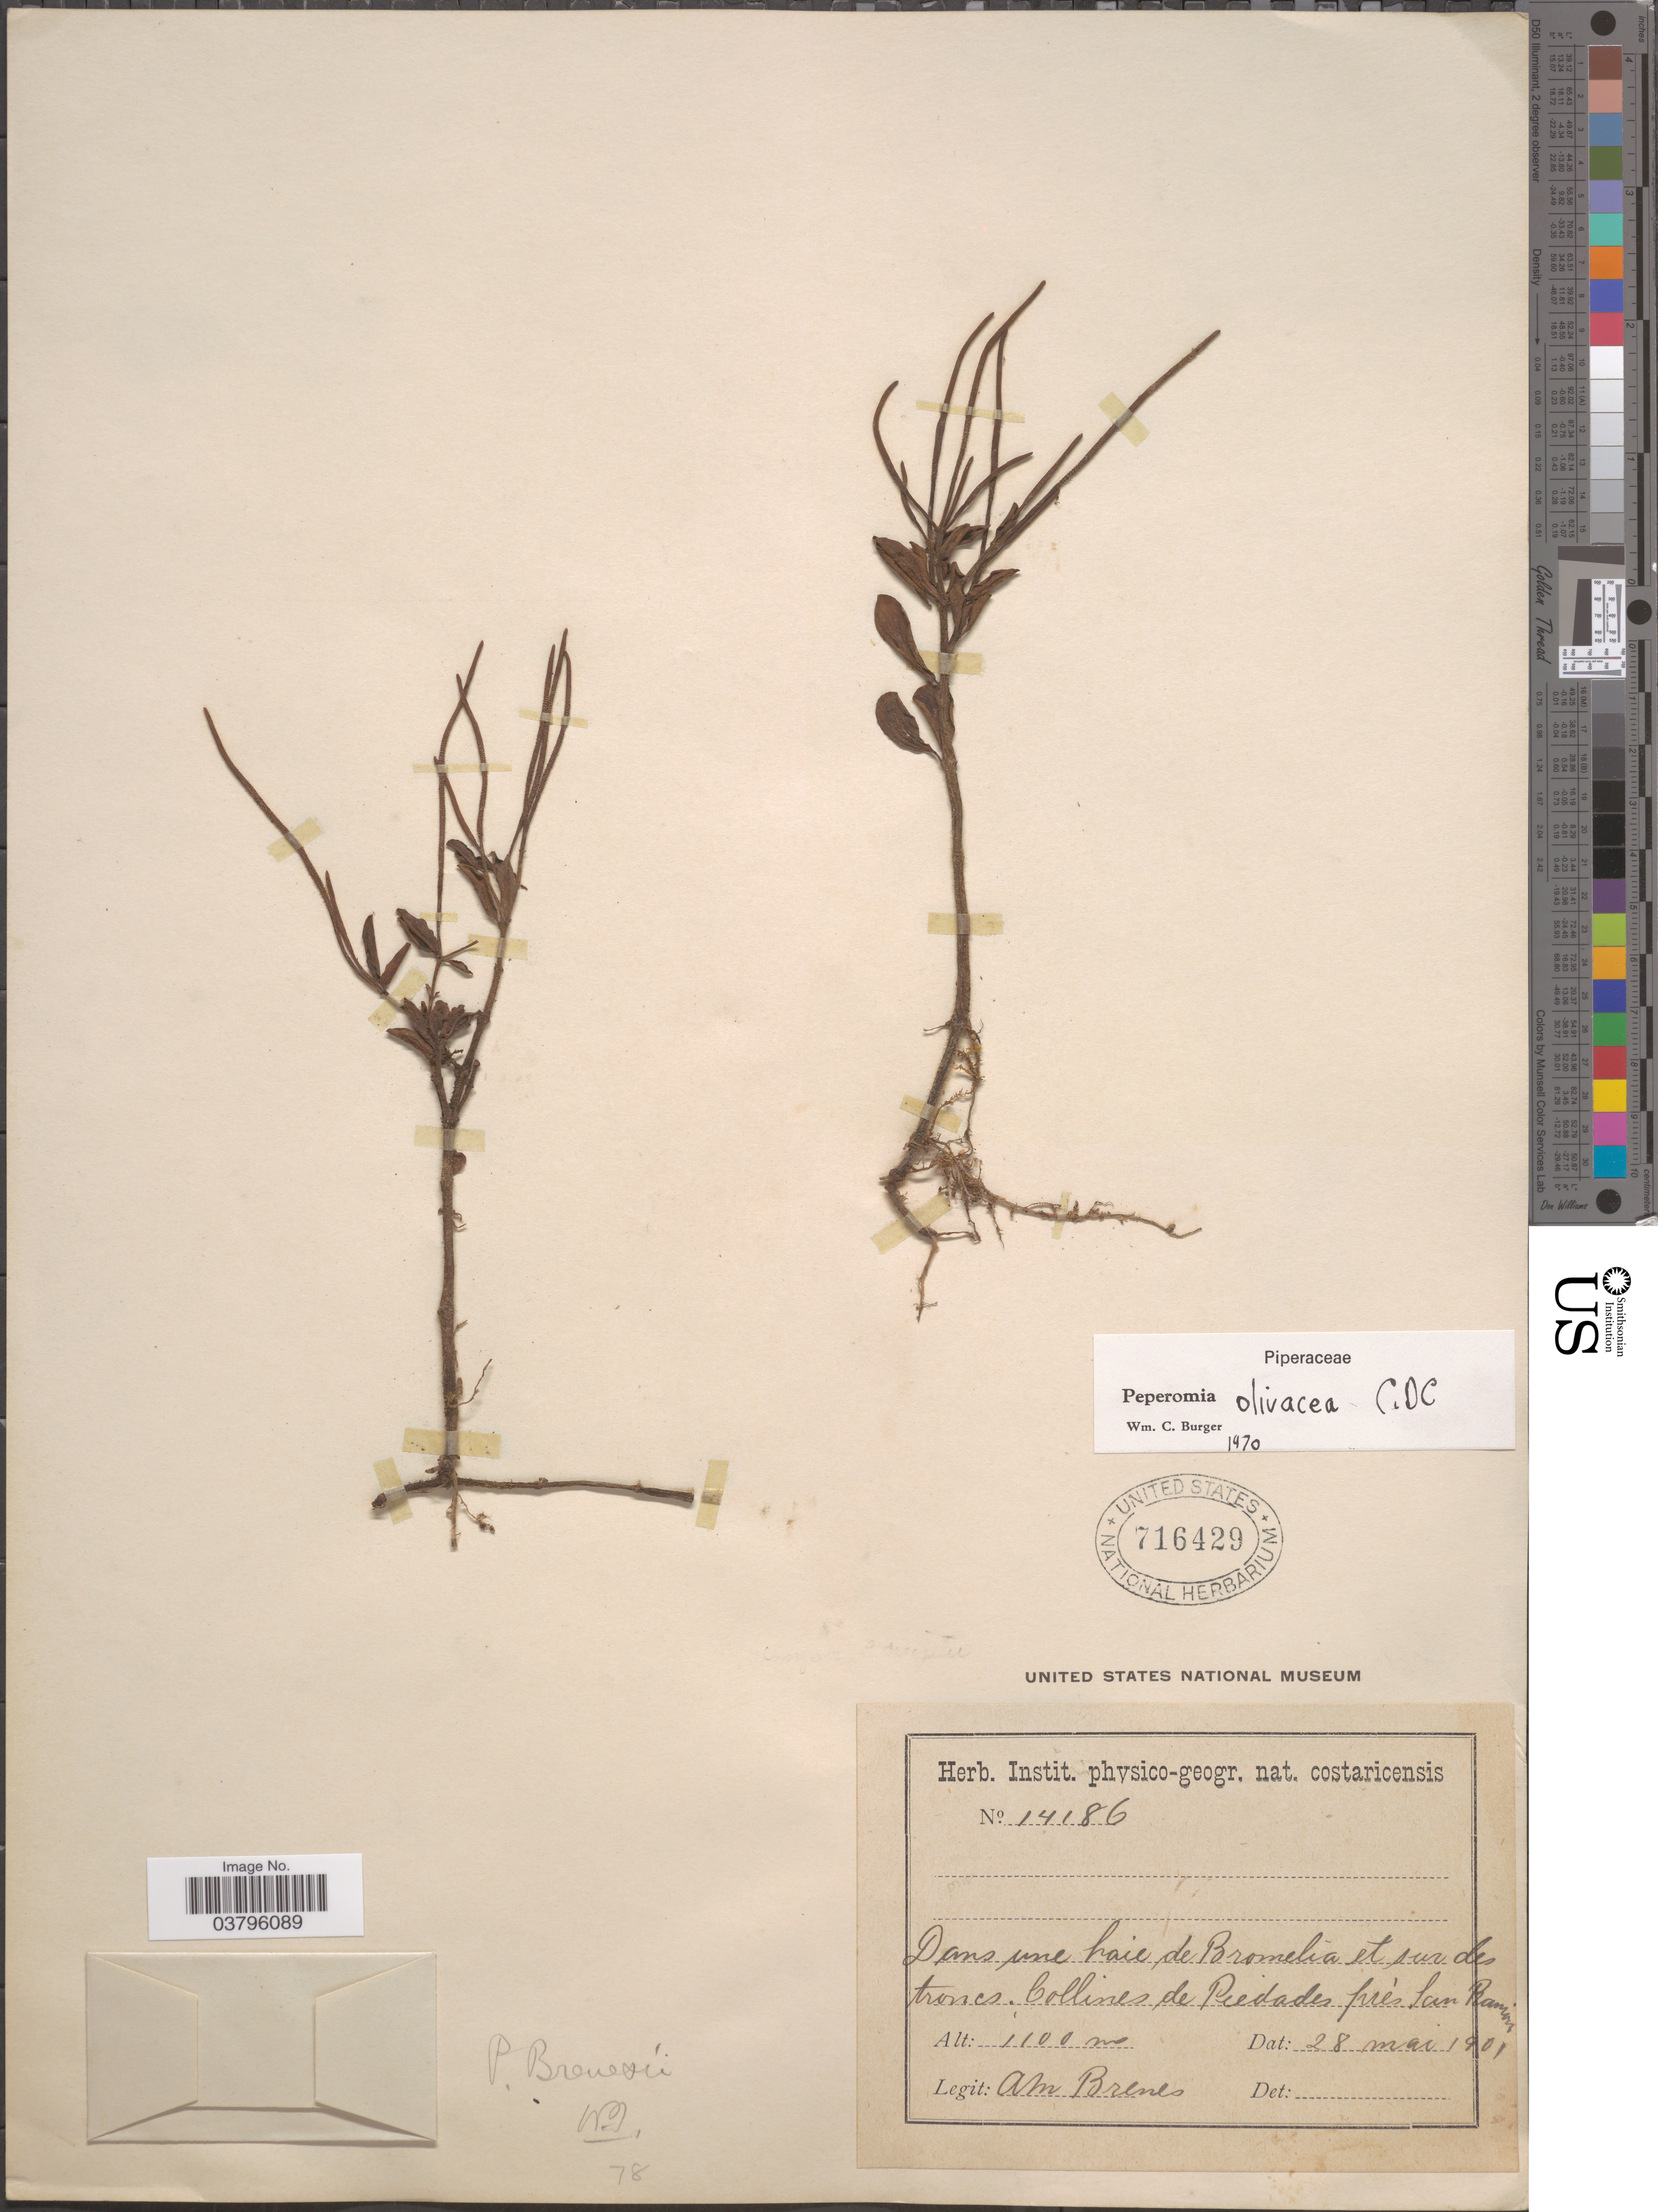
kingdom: Plantae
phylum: Tracheophyta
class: Magnoliopsida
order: Piperales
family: Piperaceae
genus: Peperomia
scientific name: Peperomia olivacea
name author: C. DC.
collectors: A. Brenes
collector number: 14186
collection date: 1901-05-28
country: Costa Rica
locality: Dans une haie de Bromelia et sur des troncs. Collines de Piedades près San Ramón.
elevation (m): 1100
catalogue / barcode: US 716429